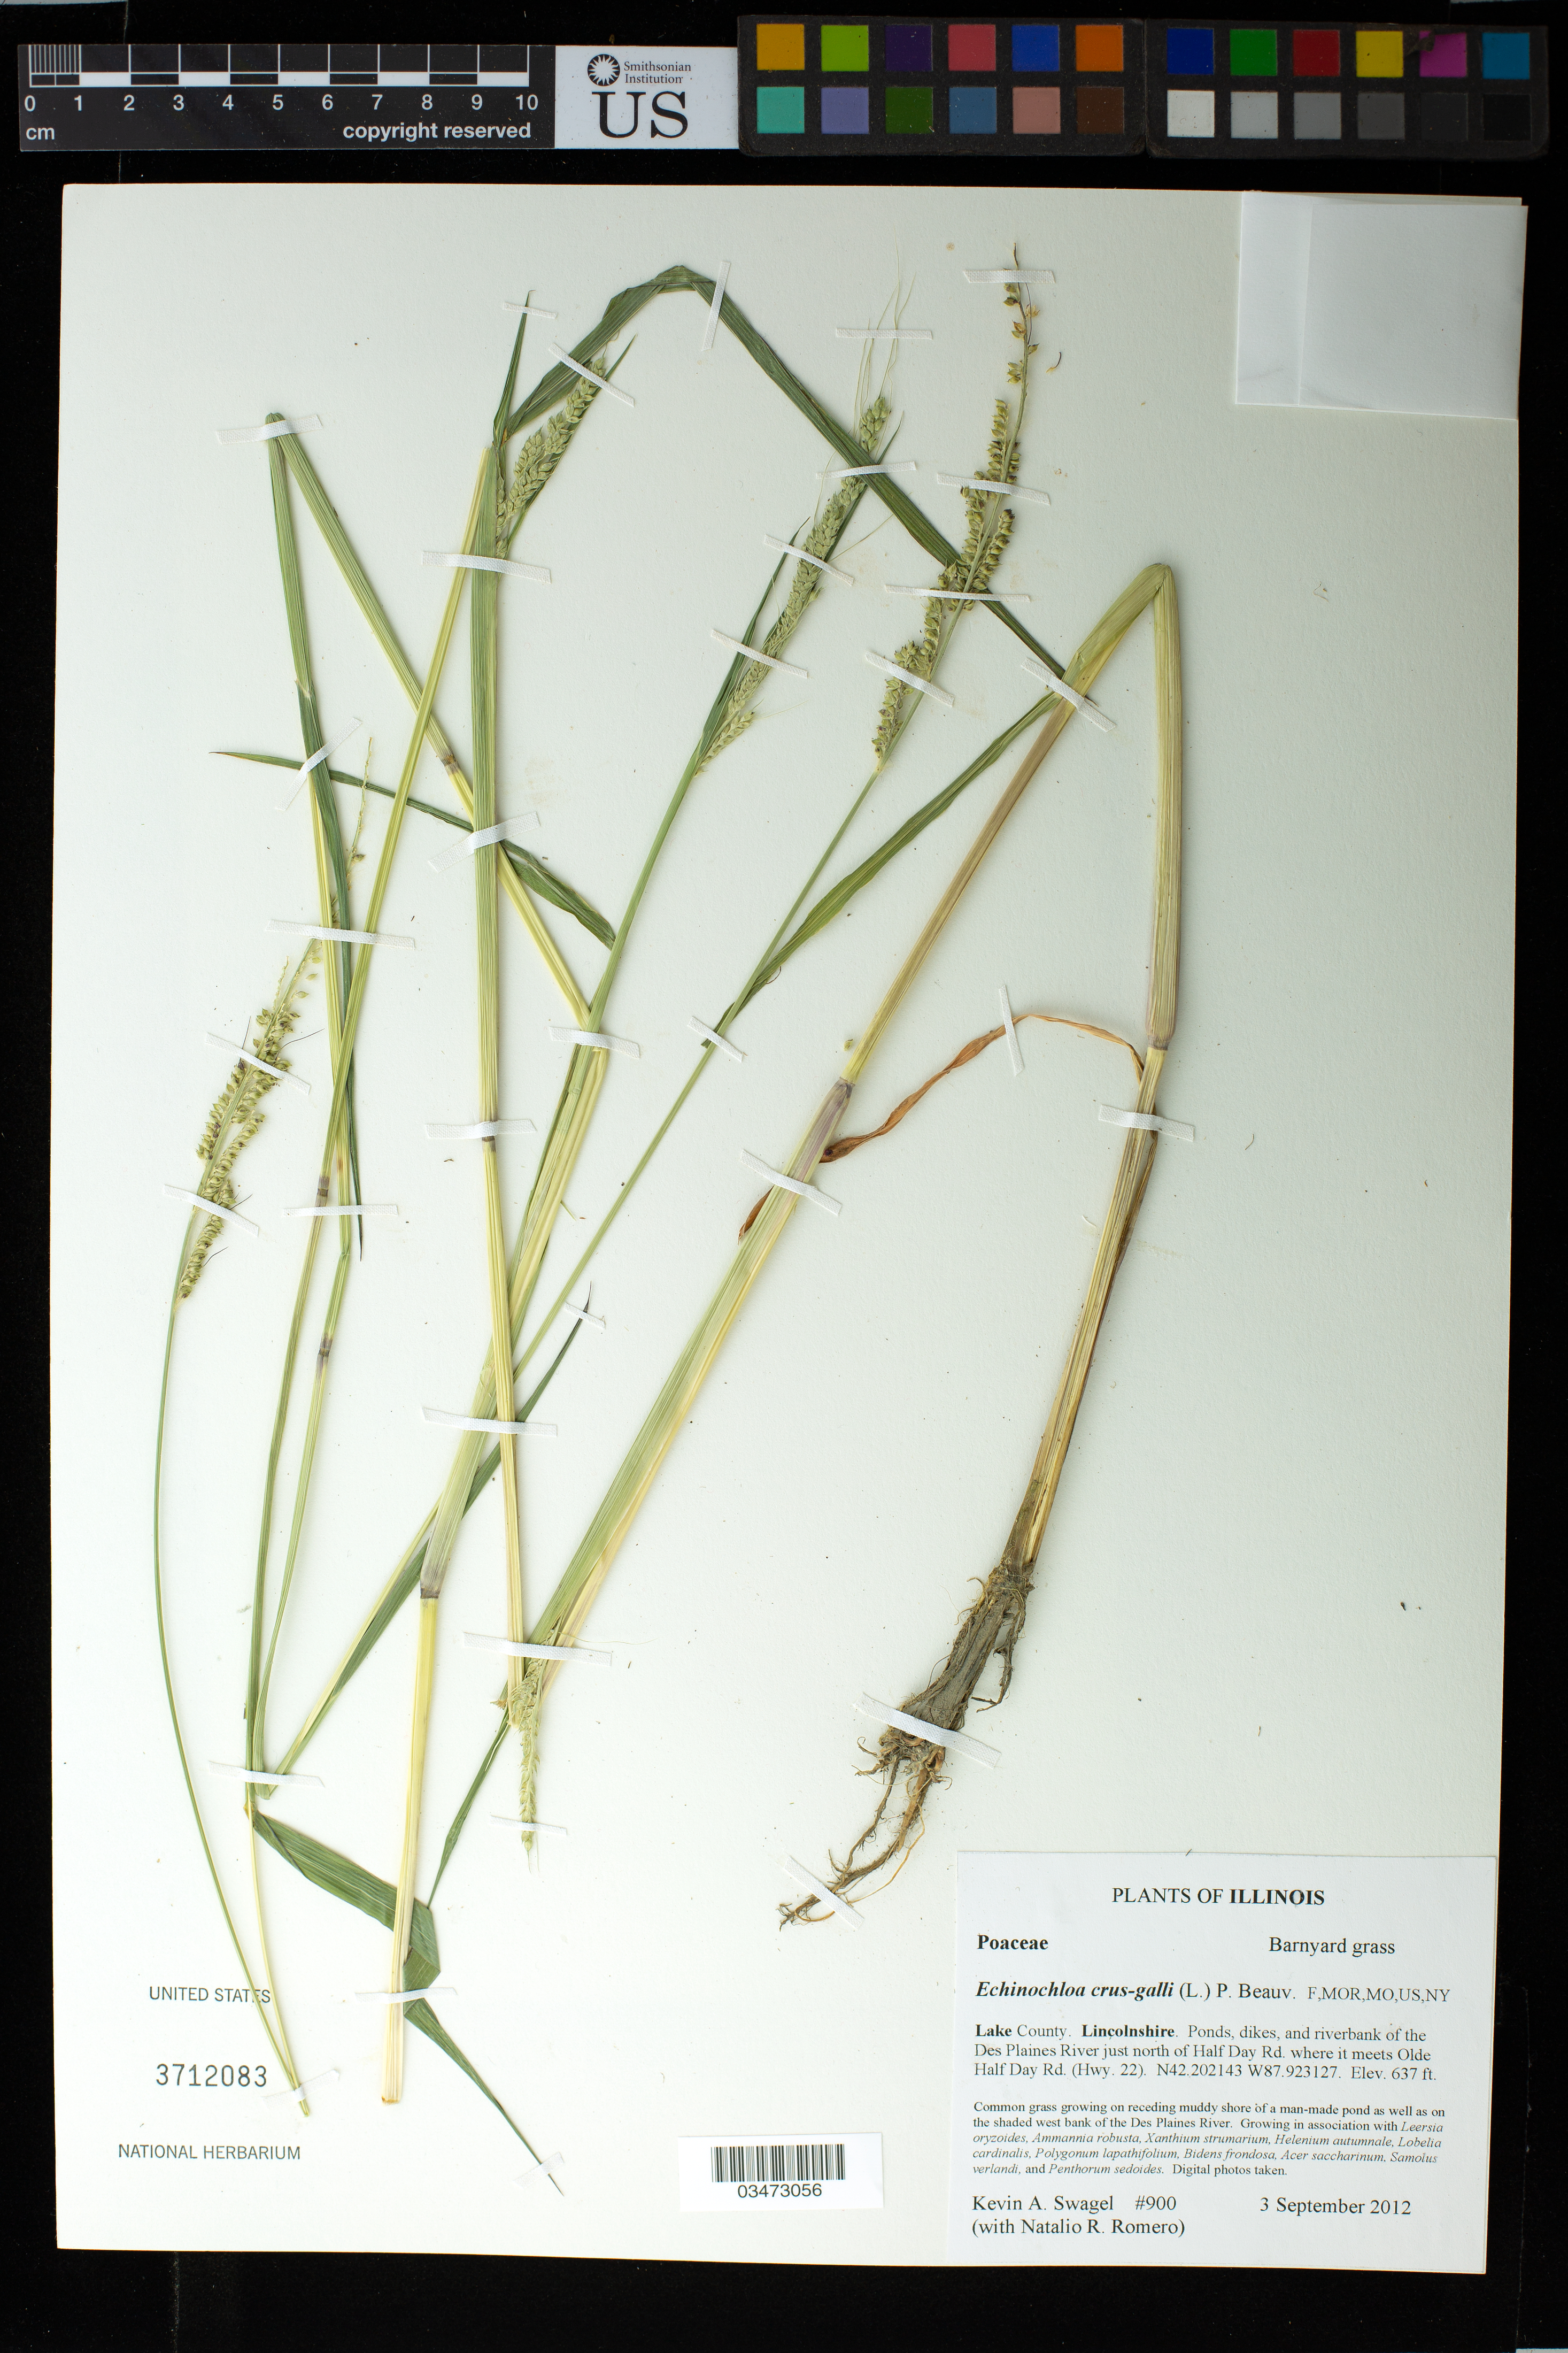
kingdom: Plantae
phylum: Tracheophyta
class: Liliopsida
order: Poales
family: Poaceae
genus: Echinochloa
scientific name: Echinochloa crus-galli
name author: (L.) P. Beauv.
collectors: K. Swagel & N. Romero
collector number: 900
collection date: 2012-09-03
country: United States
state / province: Illinois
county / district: Lake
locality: Lake County. Lincolnshire. Ponds, dikes, and riverbank of the Des Plaines River just north of Half Day Rd. where it meets Olde Half Day Rd. (Hwy.22).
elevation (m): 637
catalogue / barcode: US 3712083